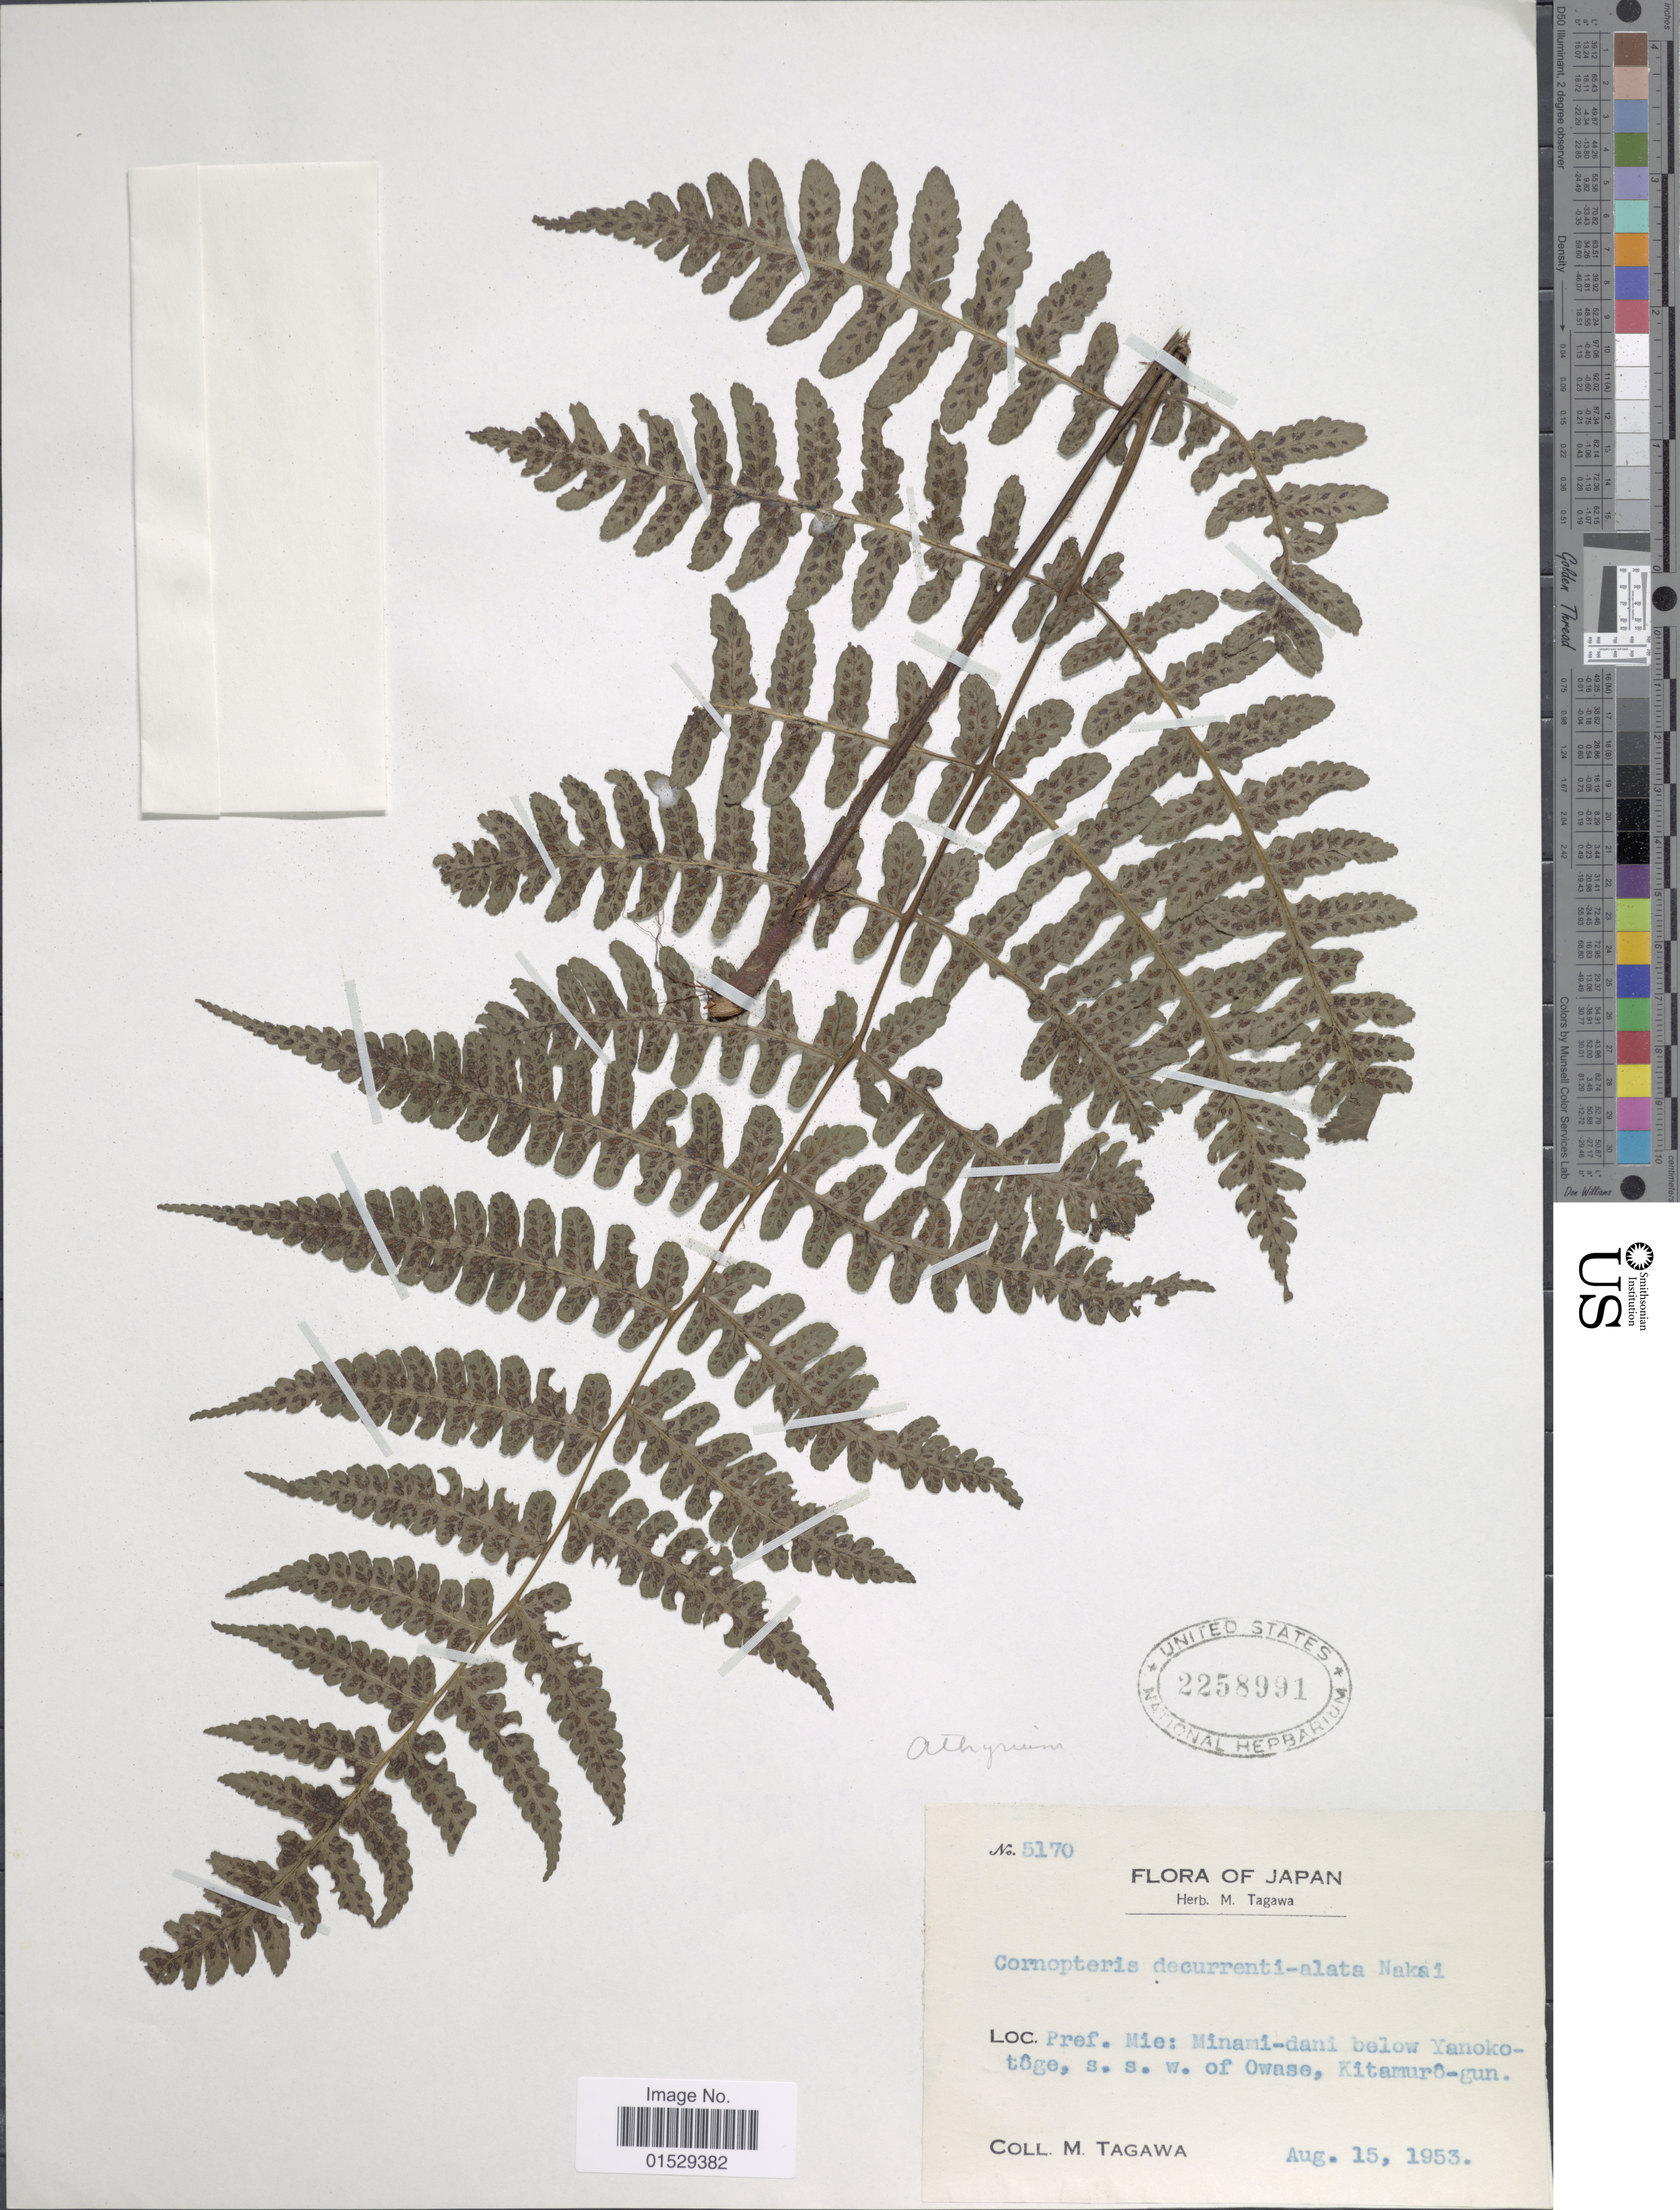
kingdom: Plantae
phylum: Tracheophyta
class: Polypodiopsida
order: Polypodiales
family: Athyriaceae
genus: Cornopteris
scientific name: Cornopteris decurrentialata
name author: (Hook.) Nakai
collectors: M. Tagawa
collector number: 5170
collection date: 1953-08-15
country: Japan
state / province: Mie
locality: Pref. Mie: Minami-dani below Yanokotoge, s.s.w. of Owase, Kitamuro-gun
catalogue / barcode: US 2258991